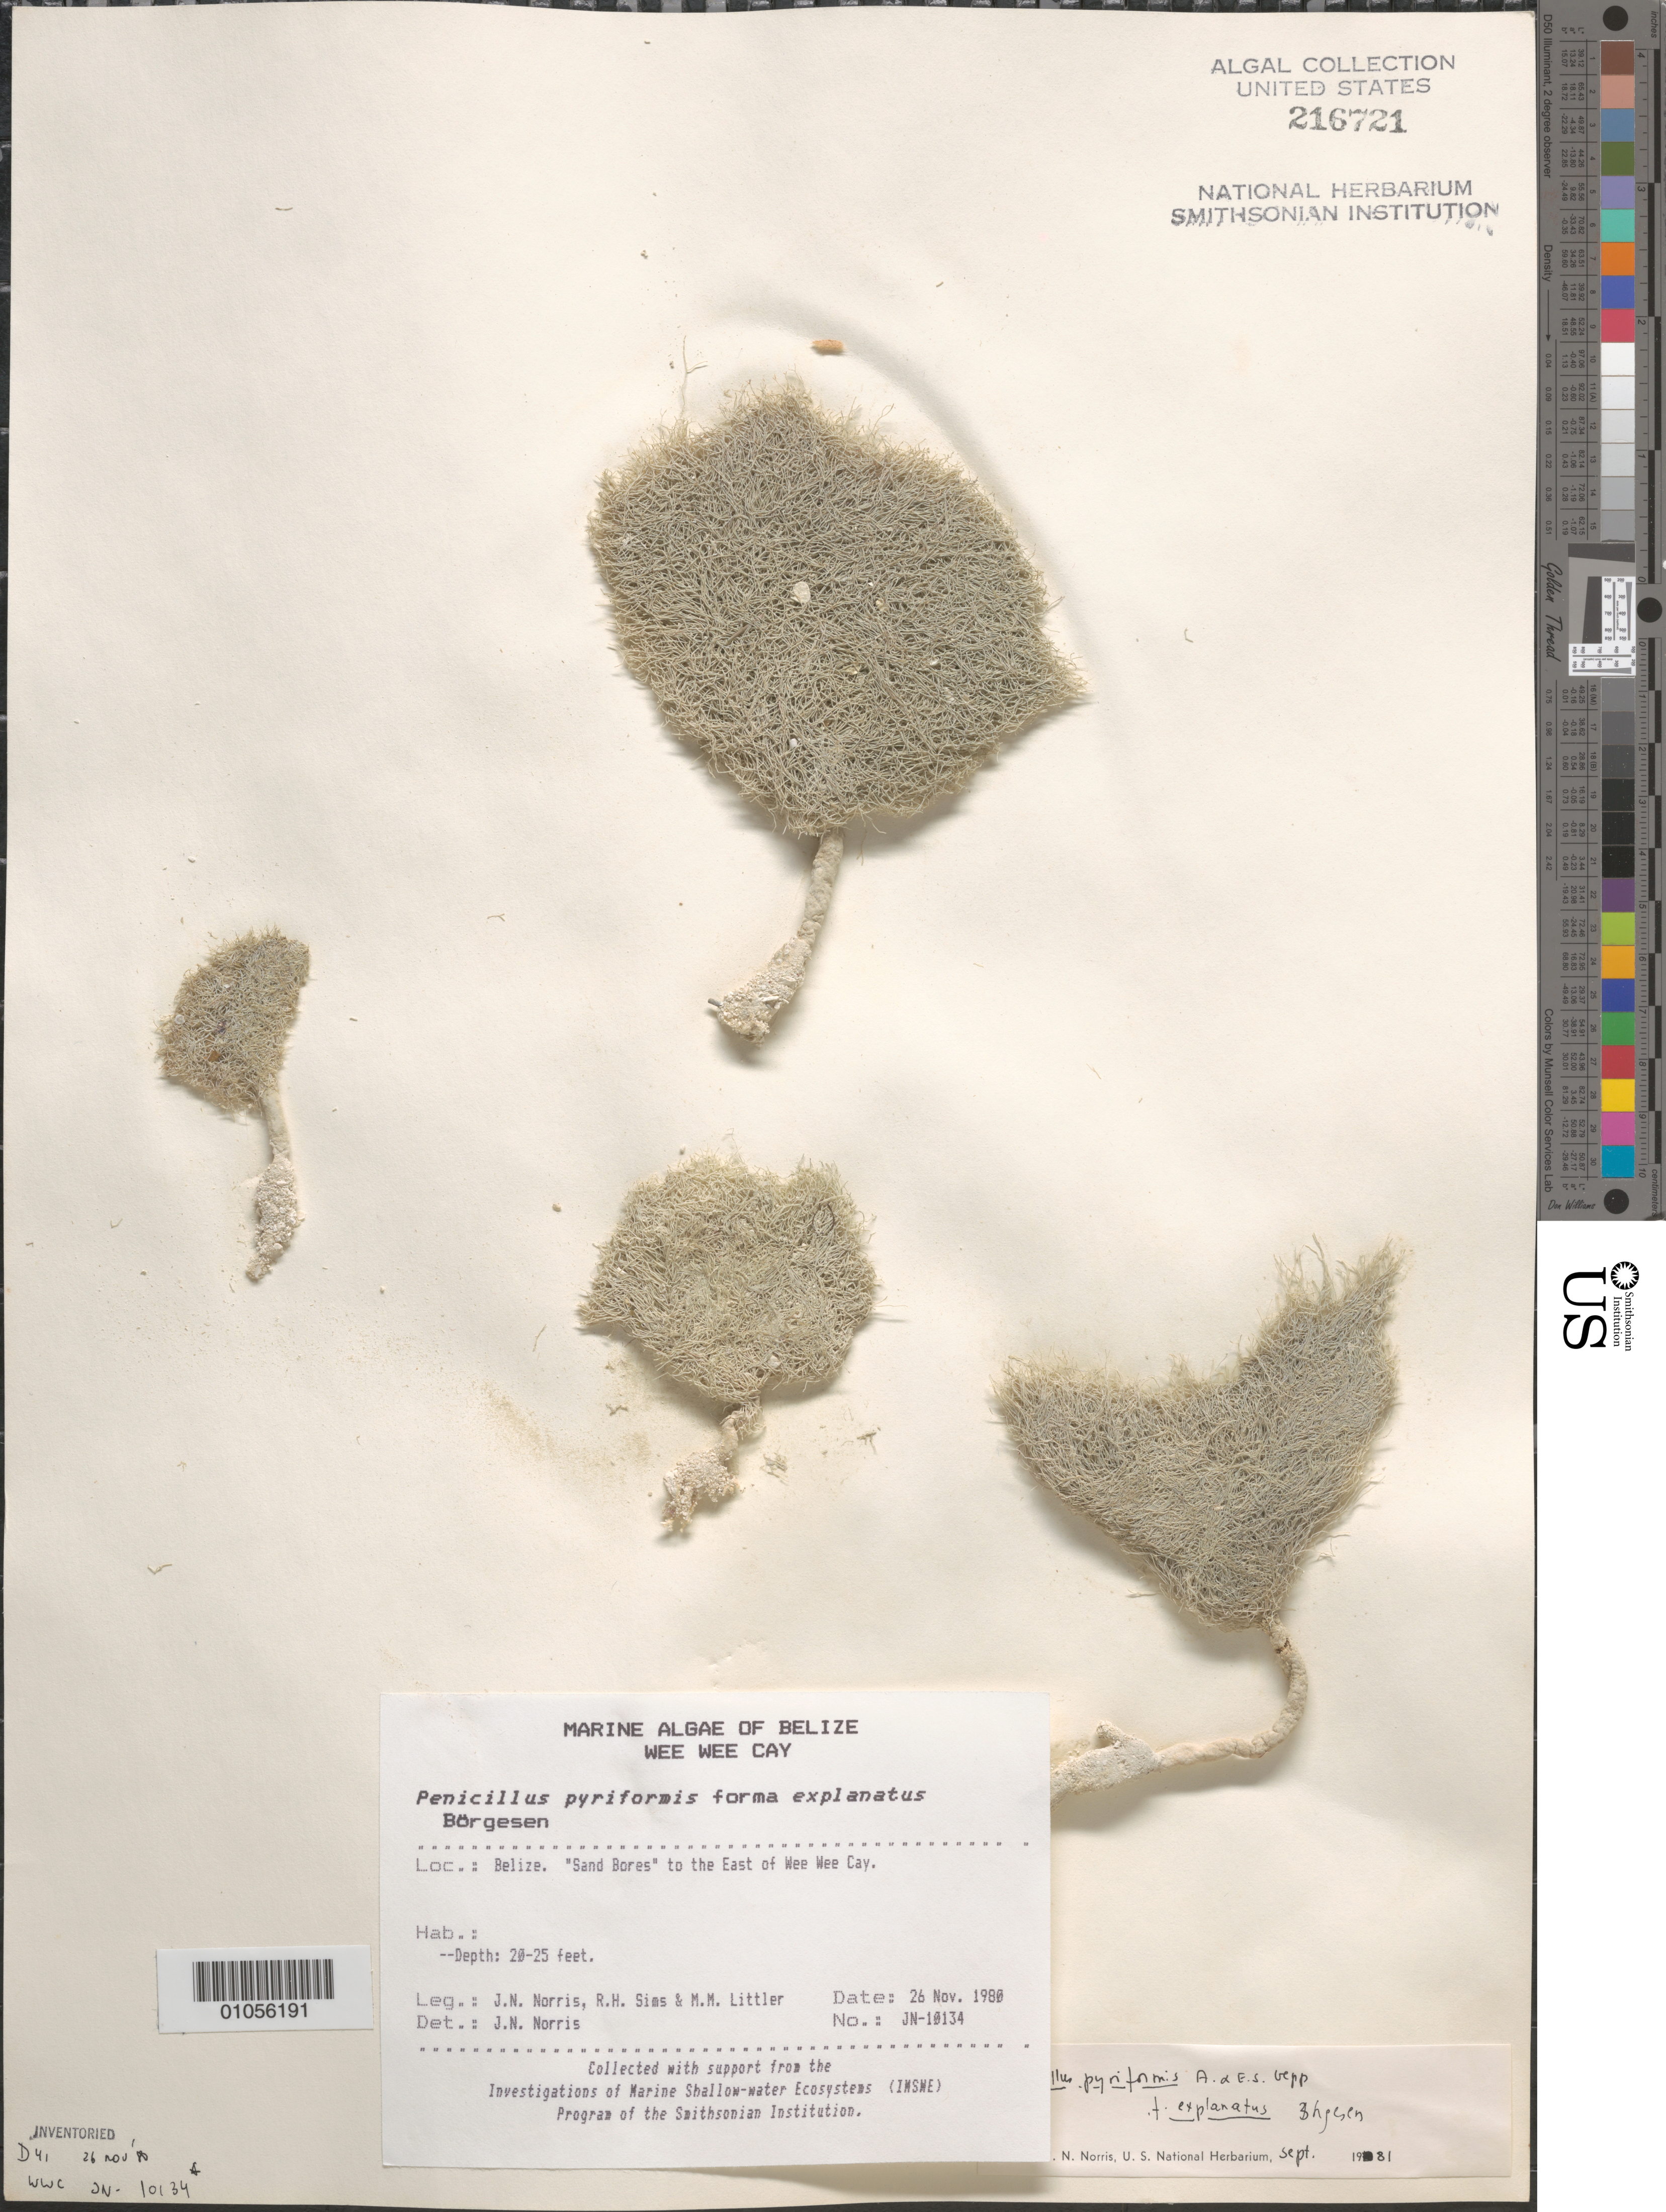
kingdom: Plantae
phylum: Chlorophyta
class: Ulvophyceae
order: Bryopsidales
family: Udoteaceae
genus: Penicillus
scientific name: Penicillus pyriformis f. explanatus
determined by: Norris, James N.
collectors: J. N. Norris, R. H. Sims & M. M. Littler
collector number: JN-10134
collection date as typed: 26 Nov 1980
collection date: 1980-11-26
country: Belize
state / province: Stann Creek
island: Wee Wee Cay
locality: East of Wee Wee Cay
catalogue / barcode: US 216721